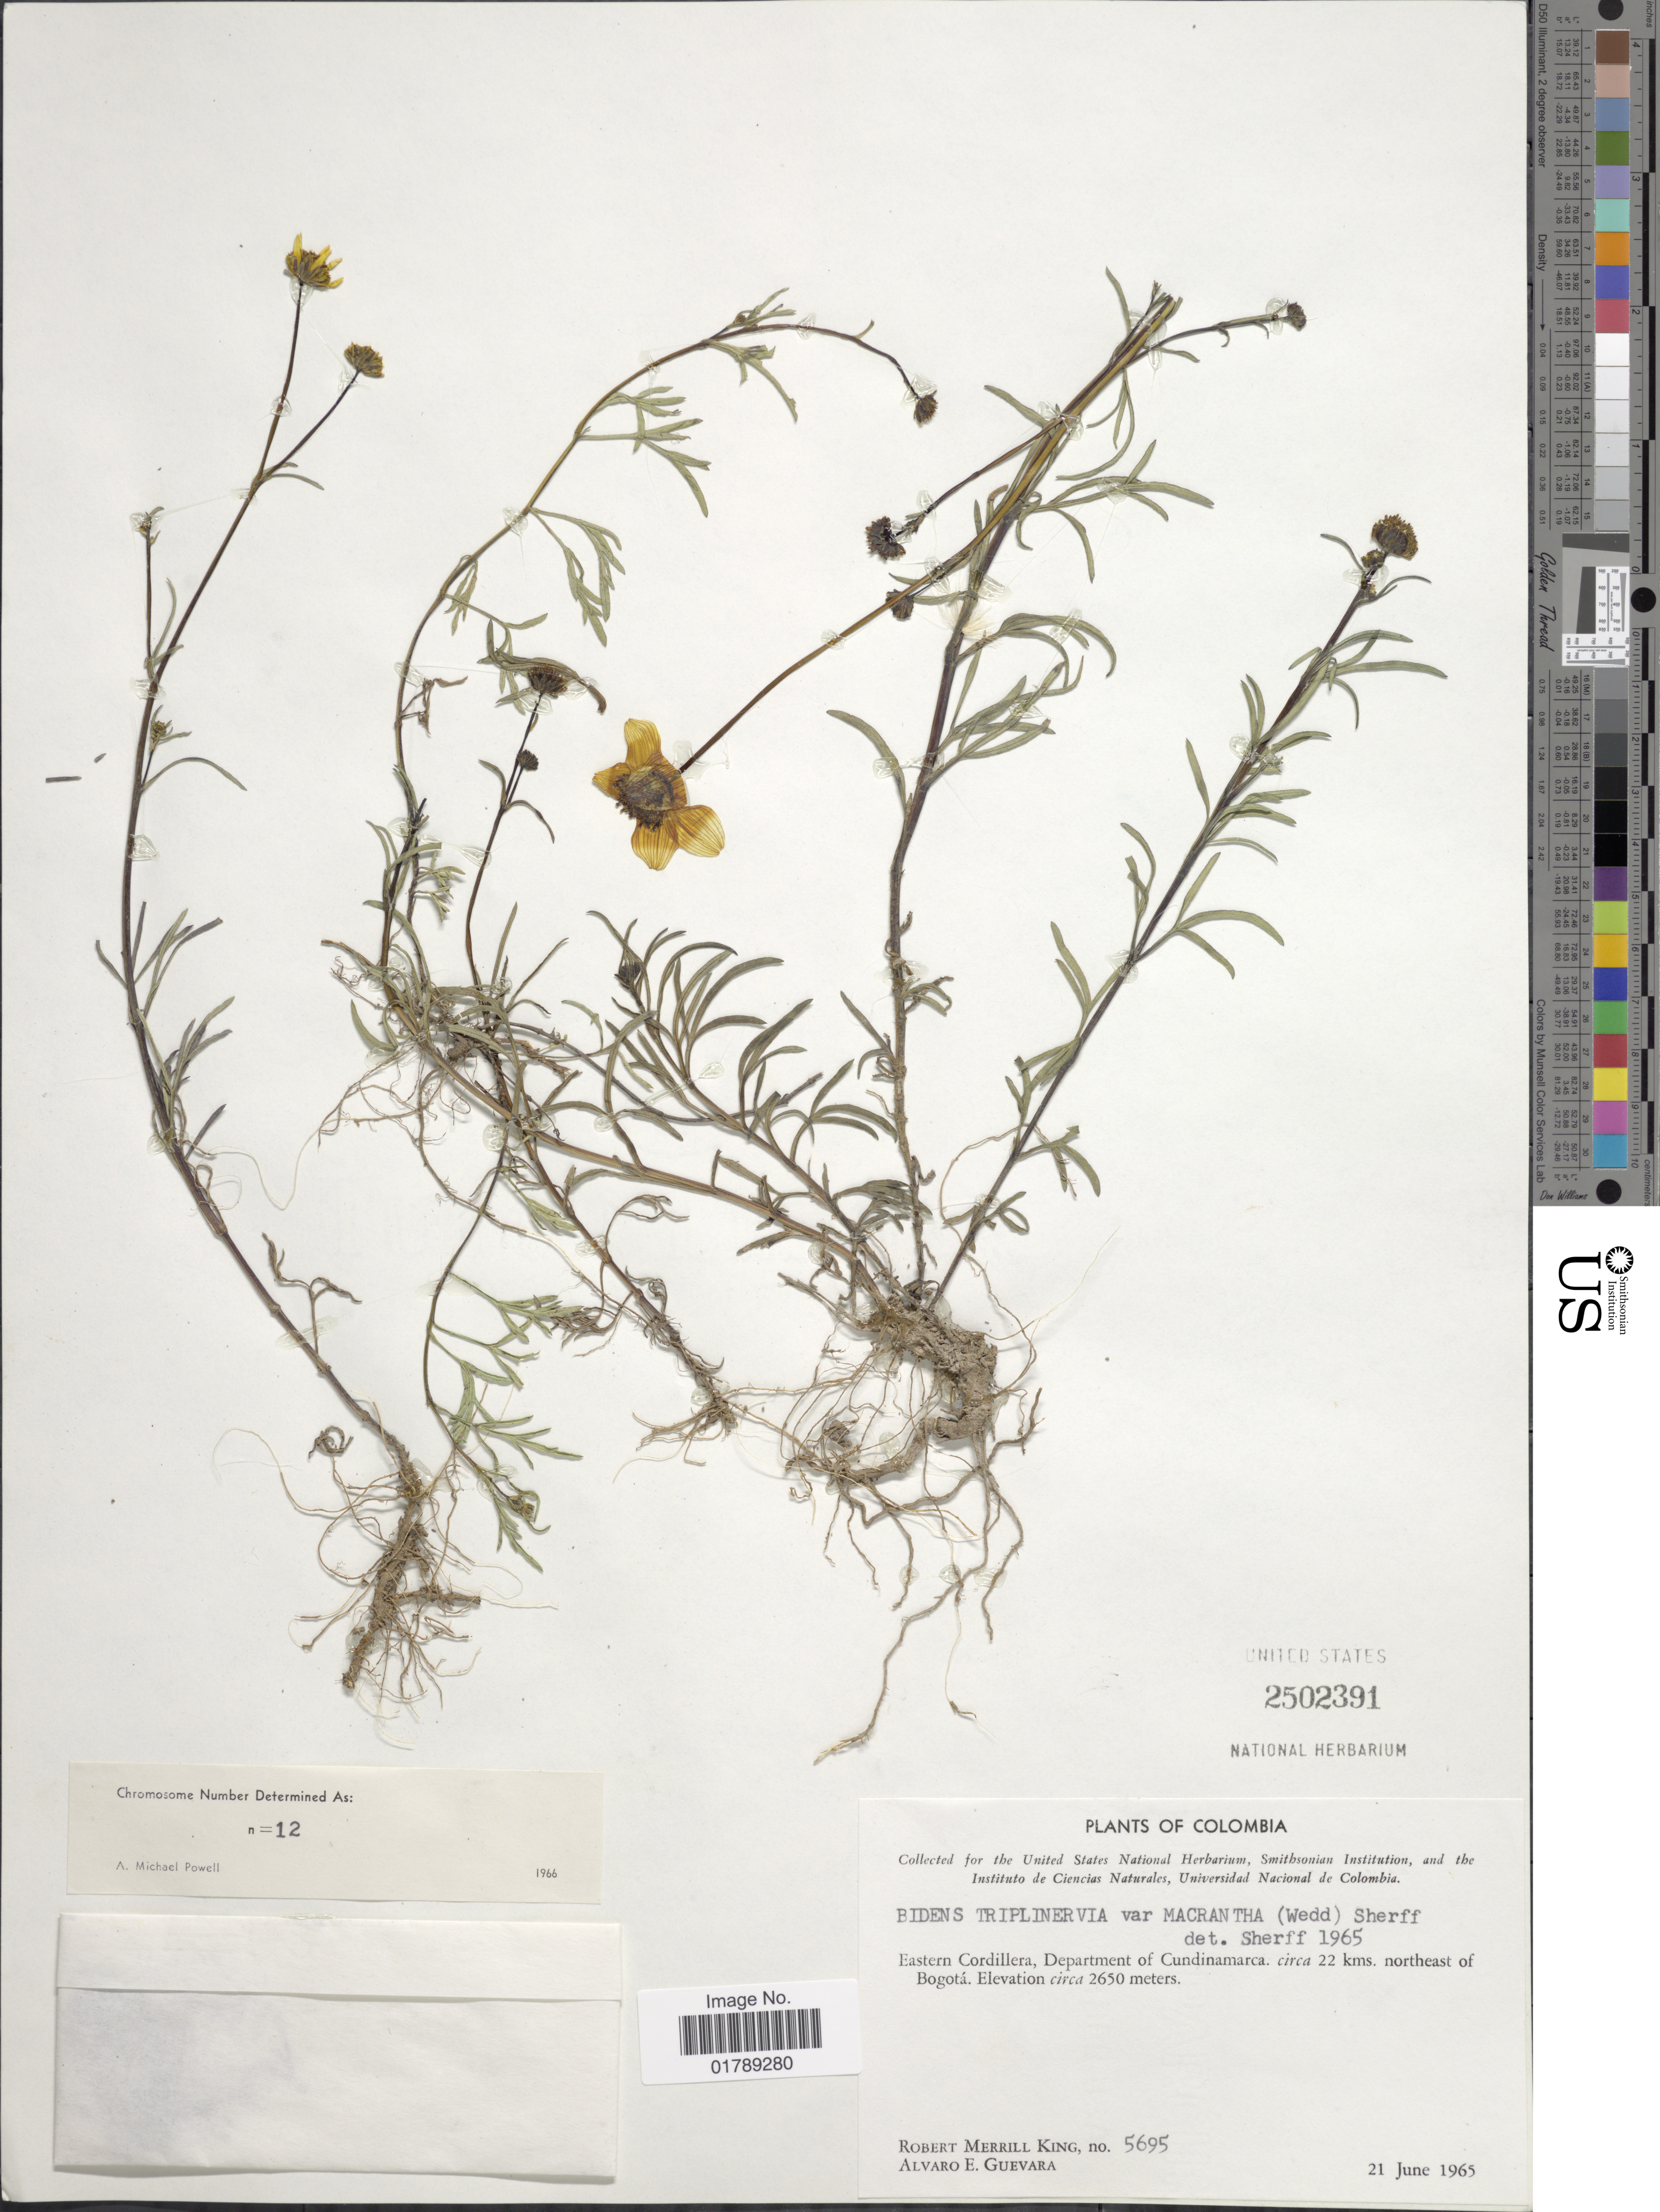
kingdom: Plantae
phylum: Tracheophyta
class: Magnoliopsida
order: Asterales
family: Asteraceae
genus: Bidens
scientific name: Bidens triplinervia var. macrantha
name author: (Wedd.) Sherff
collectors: R. M. King & A. E. Guevara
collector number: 5695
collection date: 1965-06-21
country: Colombia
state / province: Cundinamarca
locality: Eastern Cordillera. circa 22 kms. northeast of Bogotá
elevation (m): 2650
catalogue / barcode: US 2502391